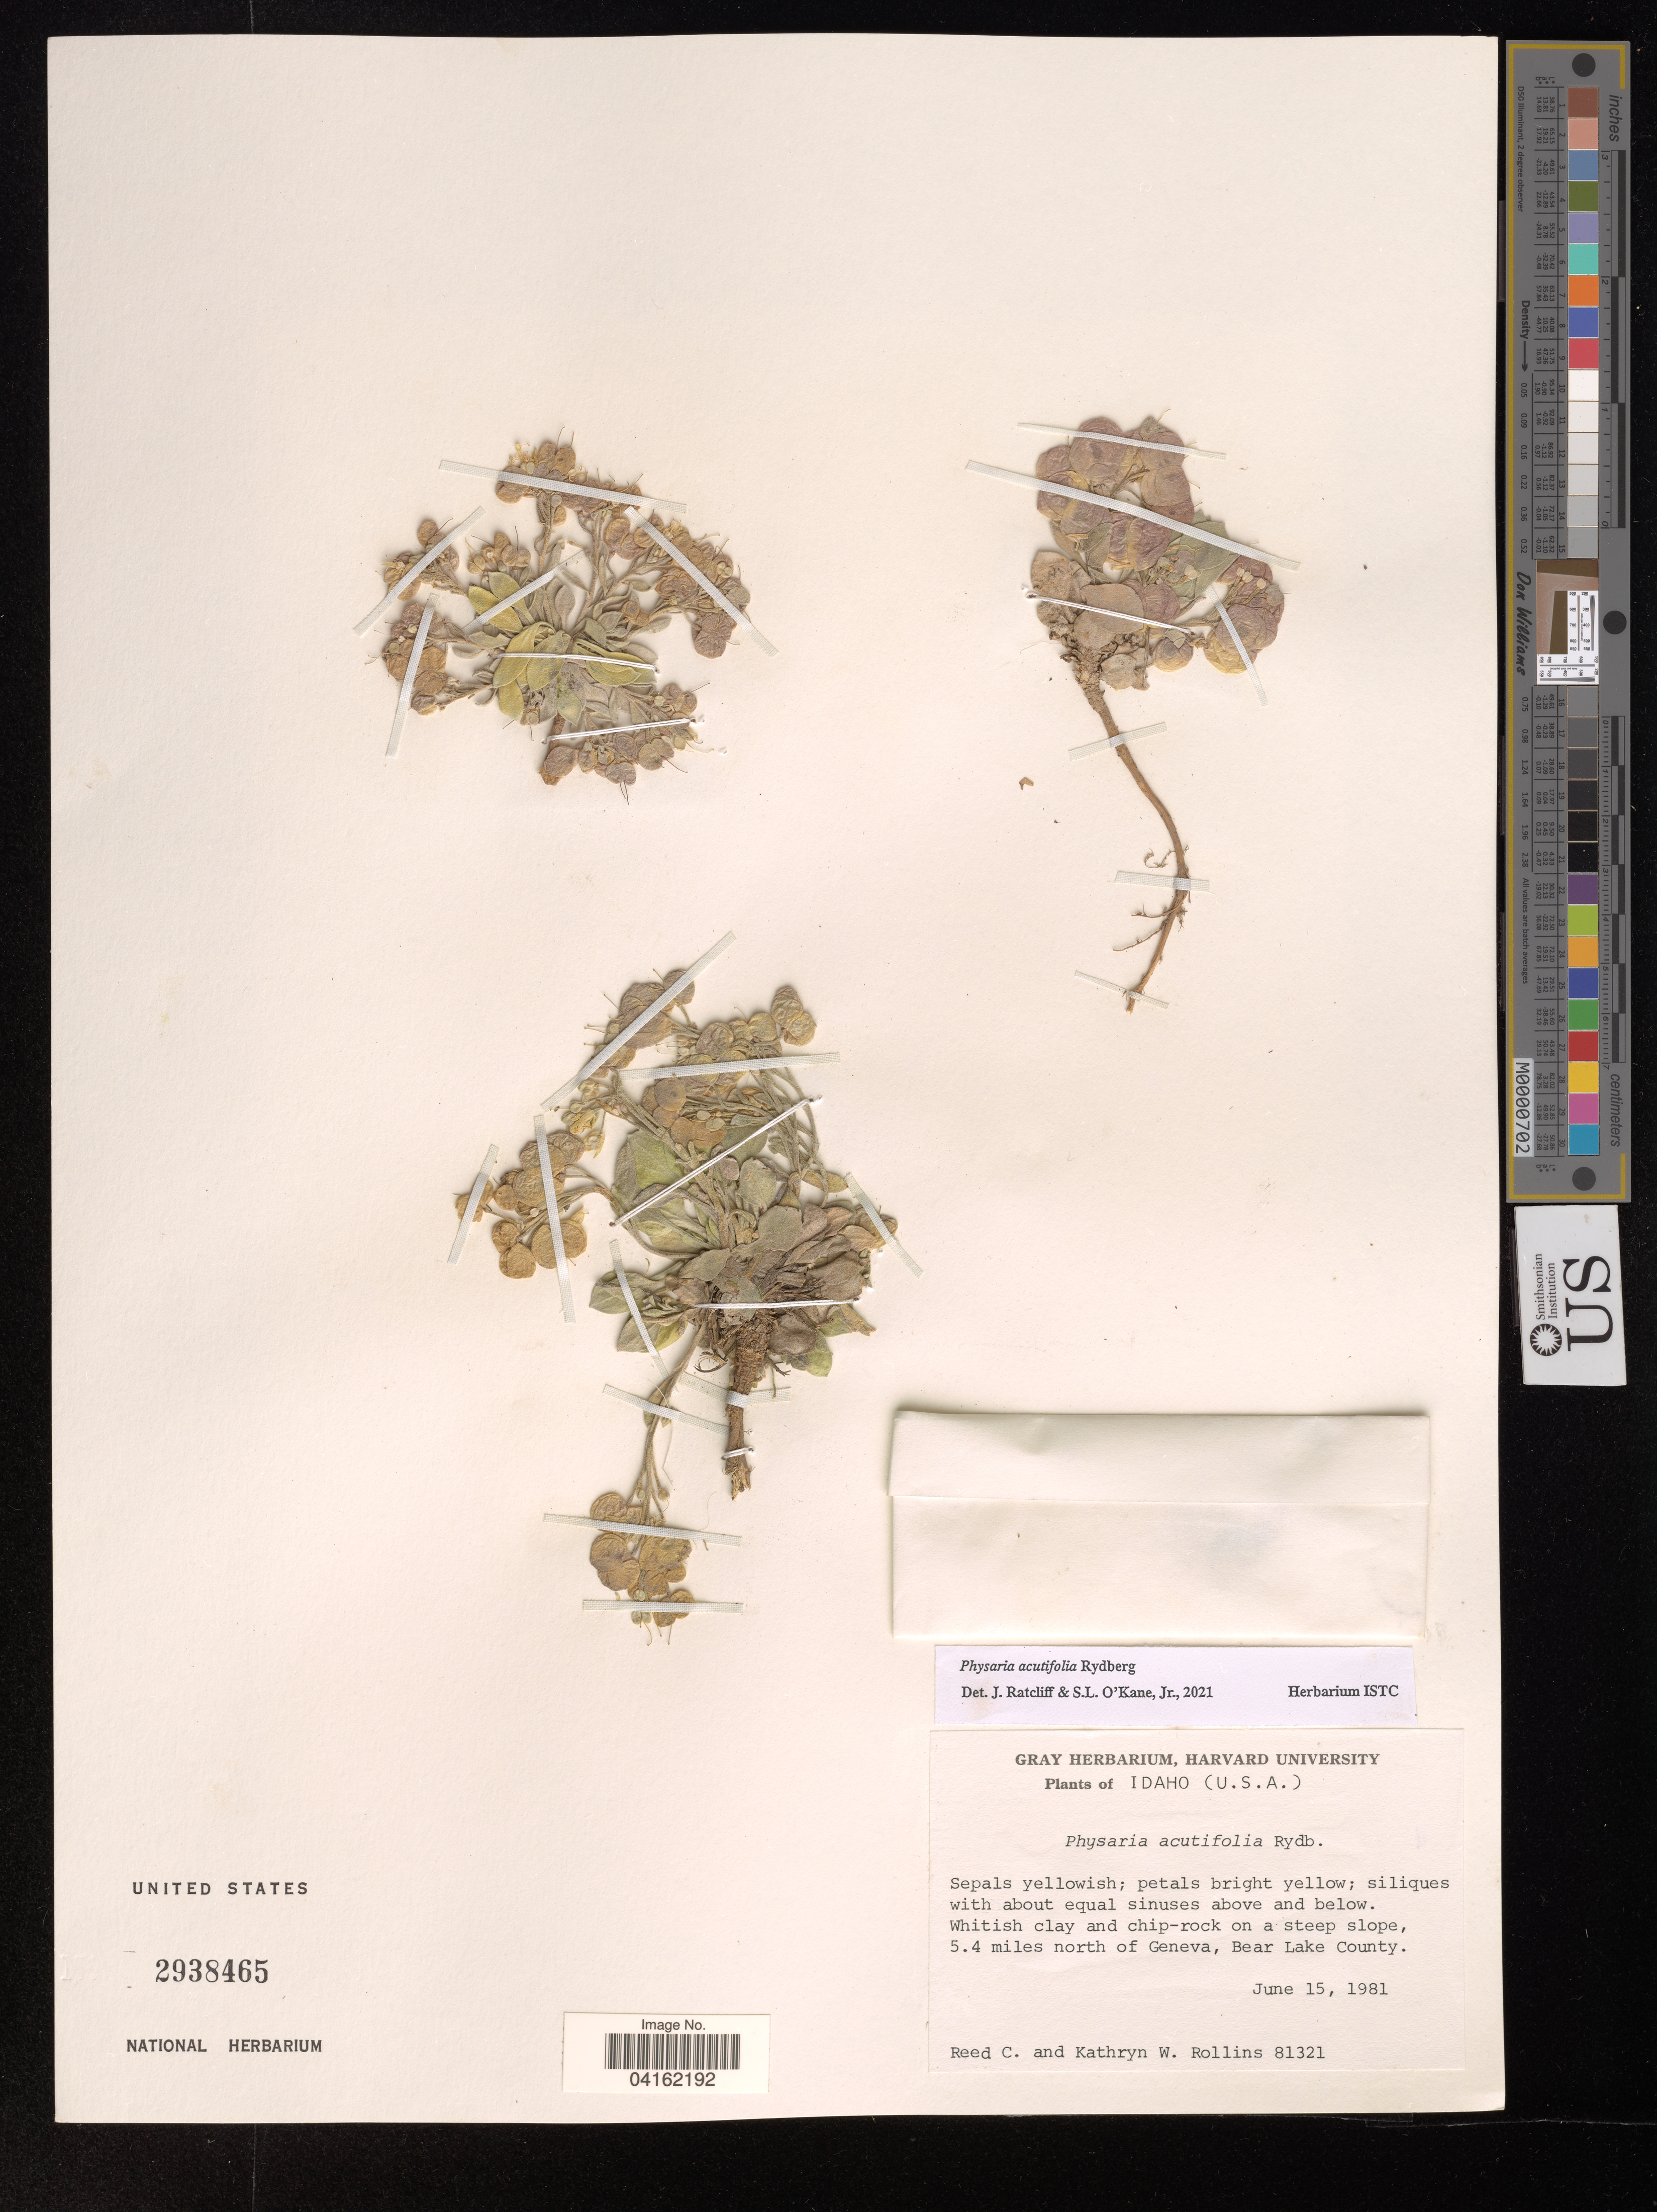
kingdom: Plantae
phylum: Tracheophyta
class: Magnoliopsida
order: Brassicales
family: Brassicaceae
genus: Physaria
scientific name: Physaria acutifolia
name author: Rydb.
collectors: R. C. Rollins & K. W. Rollins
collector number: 81321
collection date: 1981-06-15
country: United States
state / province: Idaho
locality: Whitish clay and chip-rock on a steep slope, 5.4 miles north of Geneva, Bear Lake County.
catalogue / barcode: US 2938465